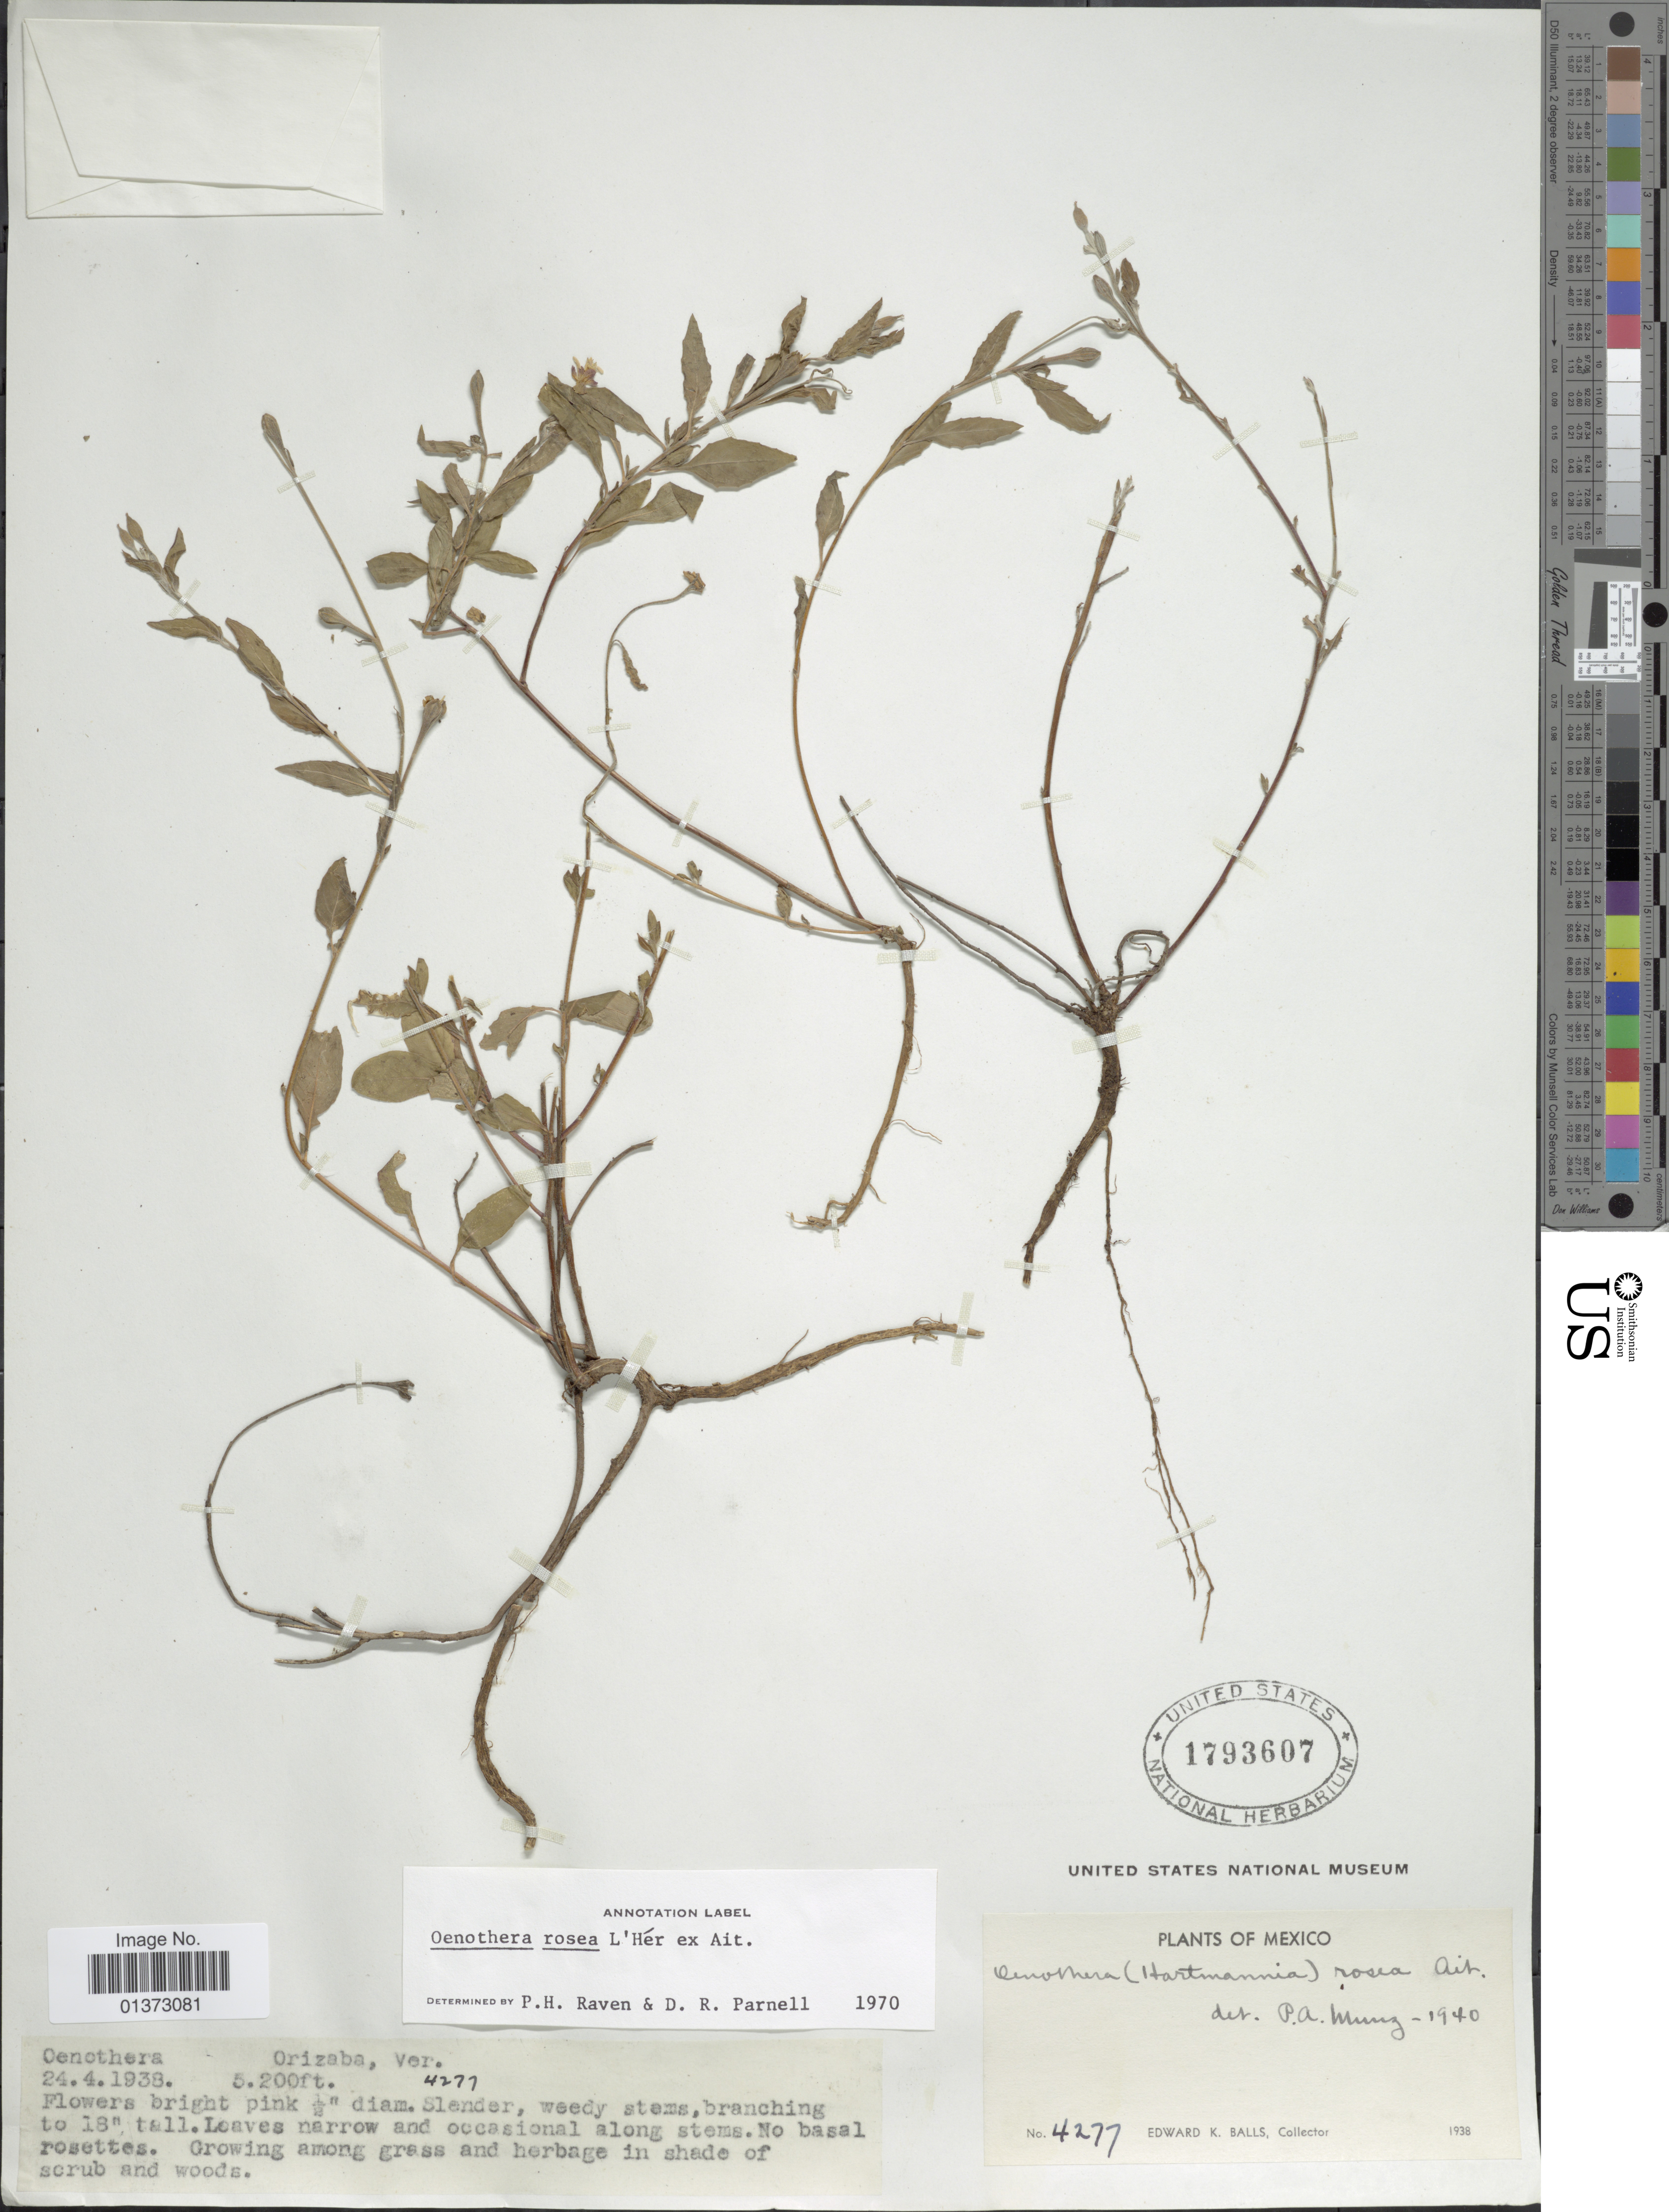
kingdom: Plantae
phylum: Tracheophyta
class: Magnoliopsida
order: Myrtales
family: Onagraceae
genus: Oenothera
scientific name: Oenothera rosea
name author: L'Hér. ex Aiton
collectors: E. K. Balls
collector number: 4277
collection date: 1938-04-24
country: Mexico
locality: Orizaba , Ver.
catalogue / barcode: US 1793607